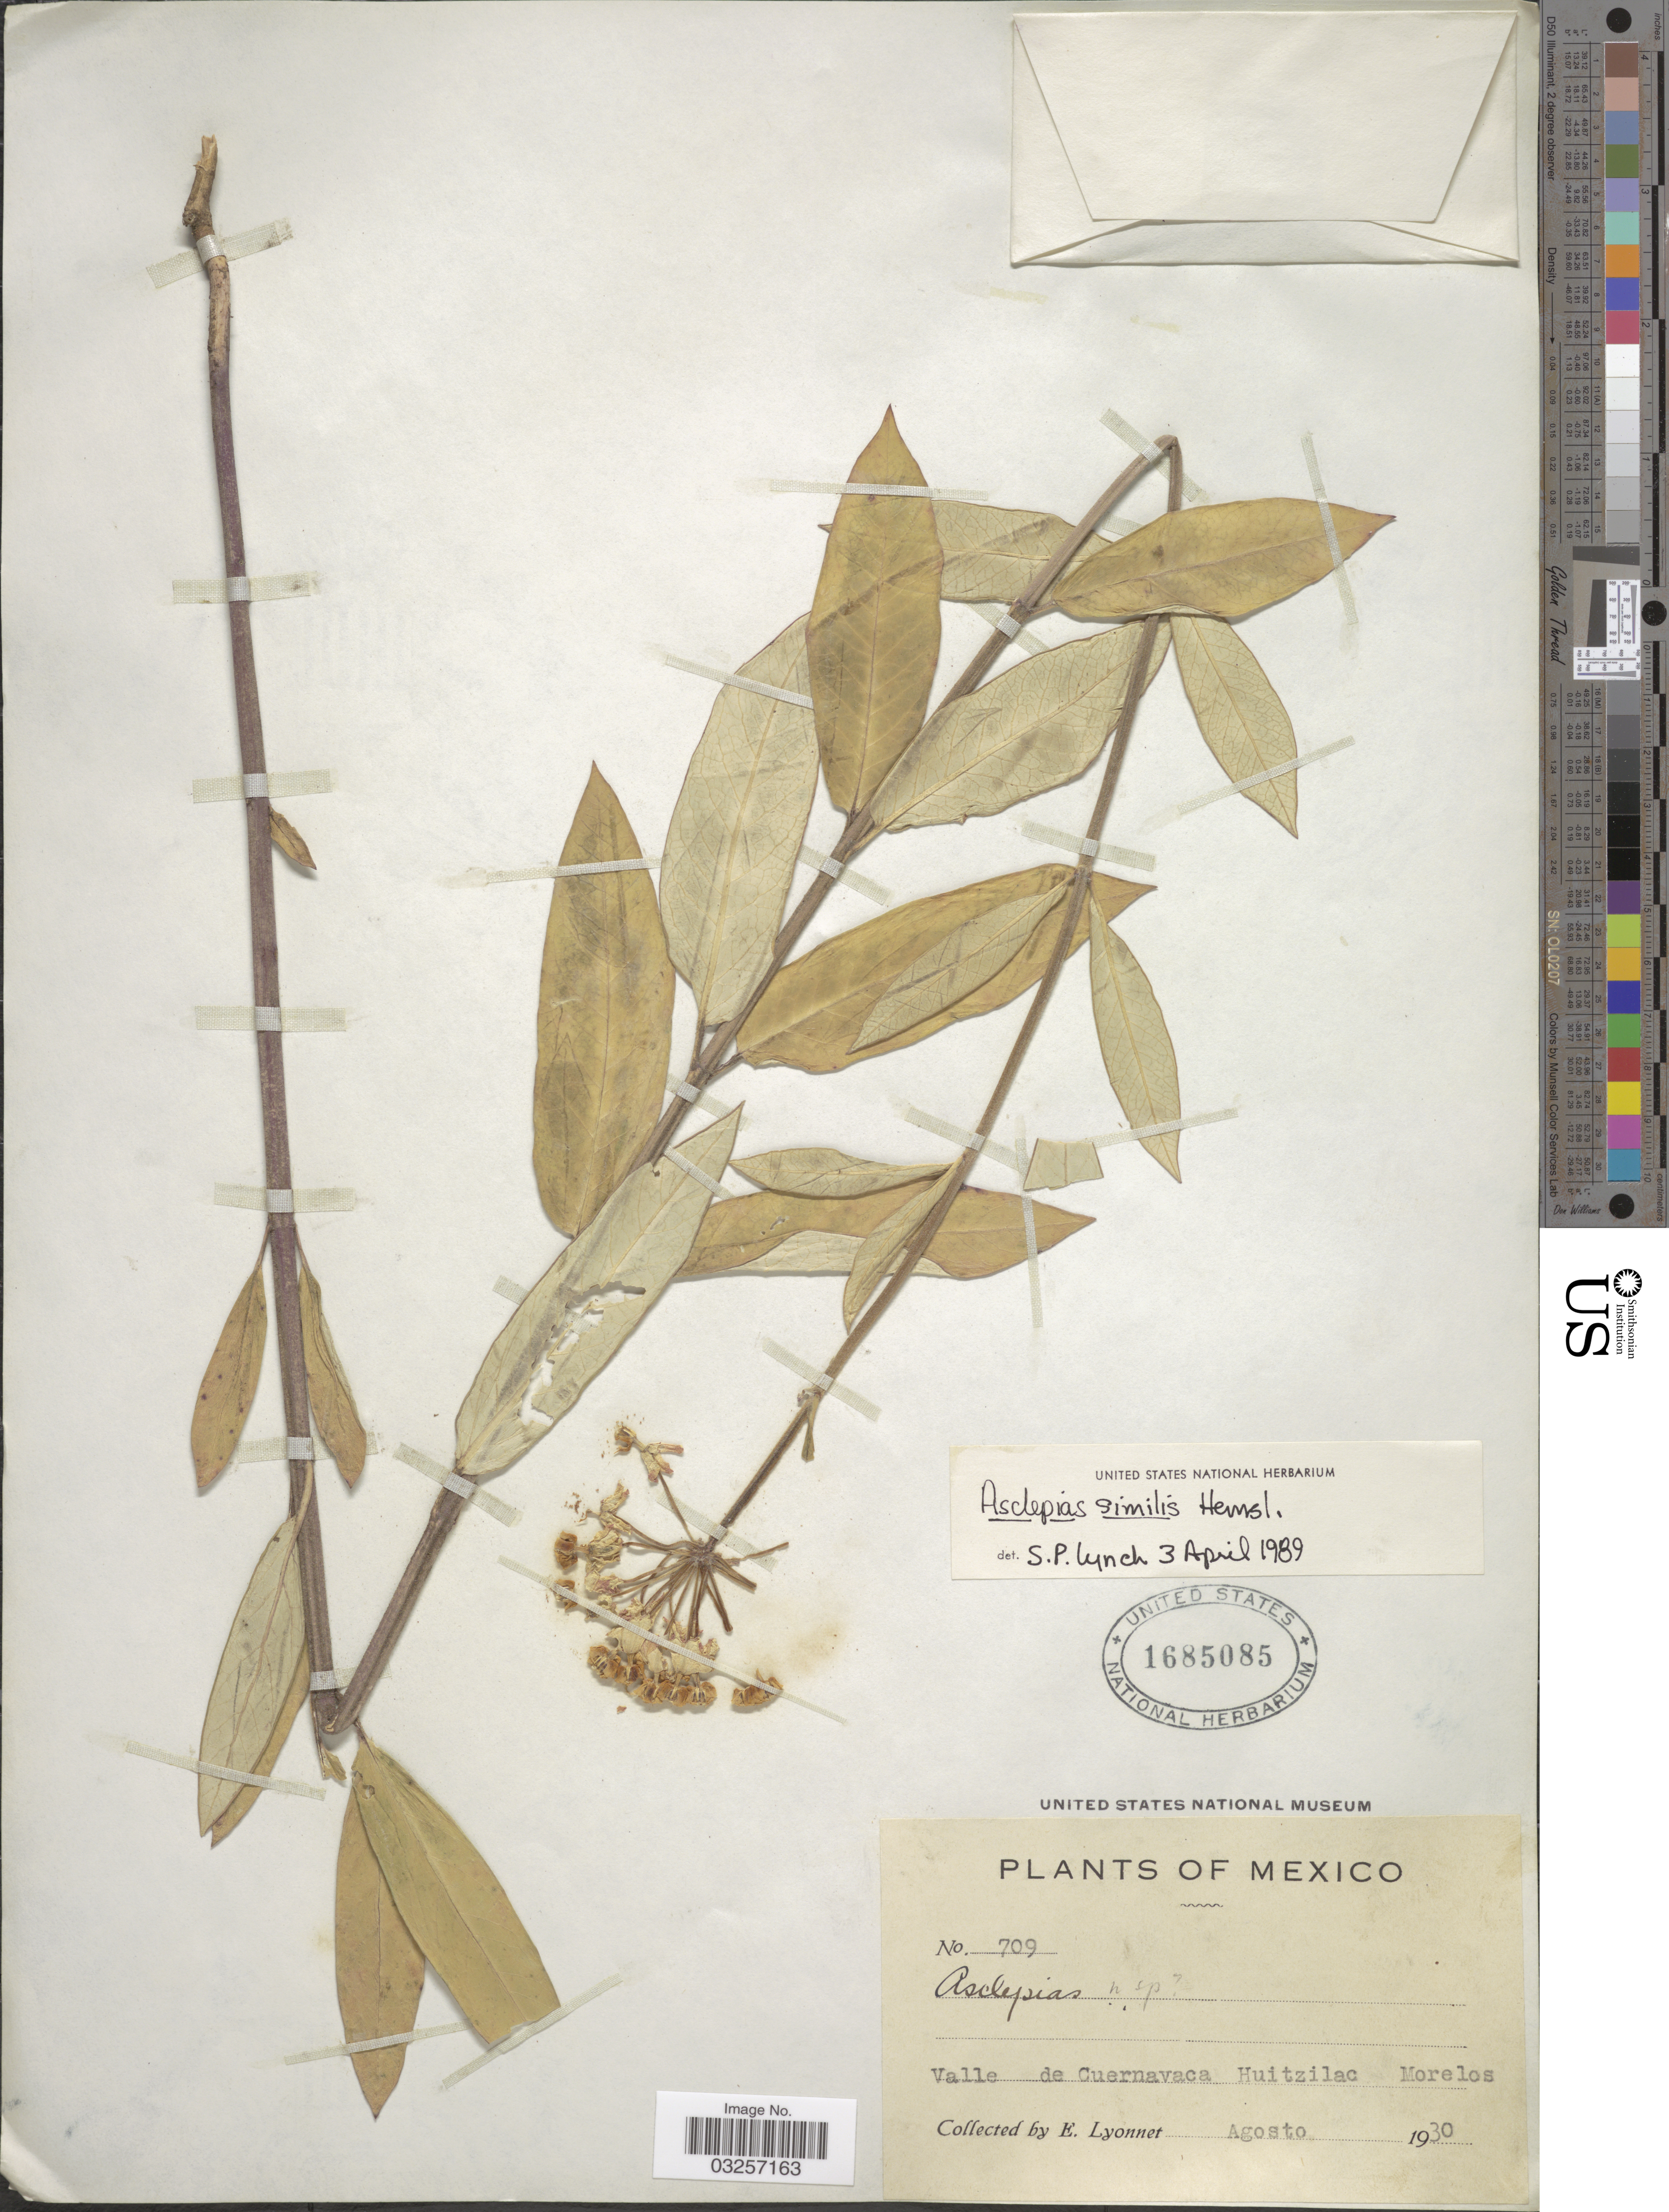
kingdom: Plantae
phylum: Tracheophyta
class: Magnoliopsida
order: Gentianales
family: Apocynaceae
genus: Asclepias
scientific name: Asclepias similis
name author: Hemsl.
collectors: E. Lyonnet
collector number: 709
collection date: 1930-08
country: Mexico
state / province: Morelos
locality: Valle de Cuernavaca Huitzilac.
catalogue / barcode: US 1685085